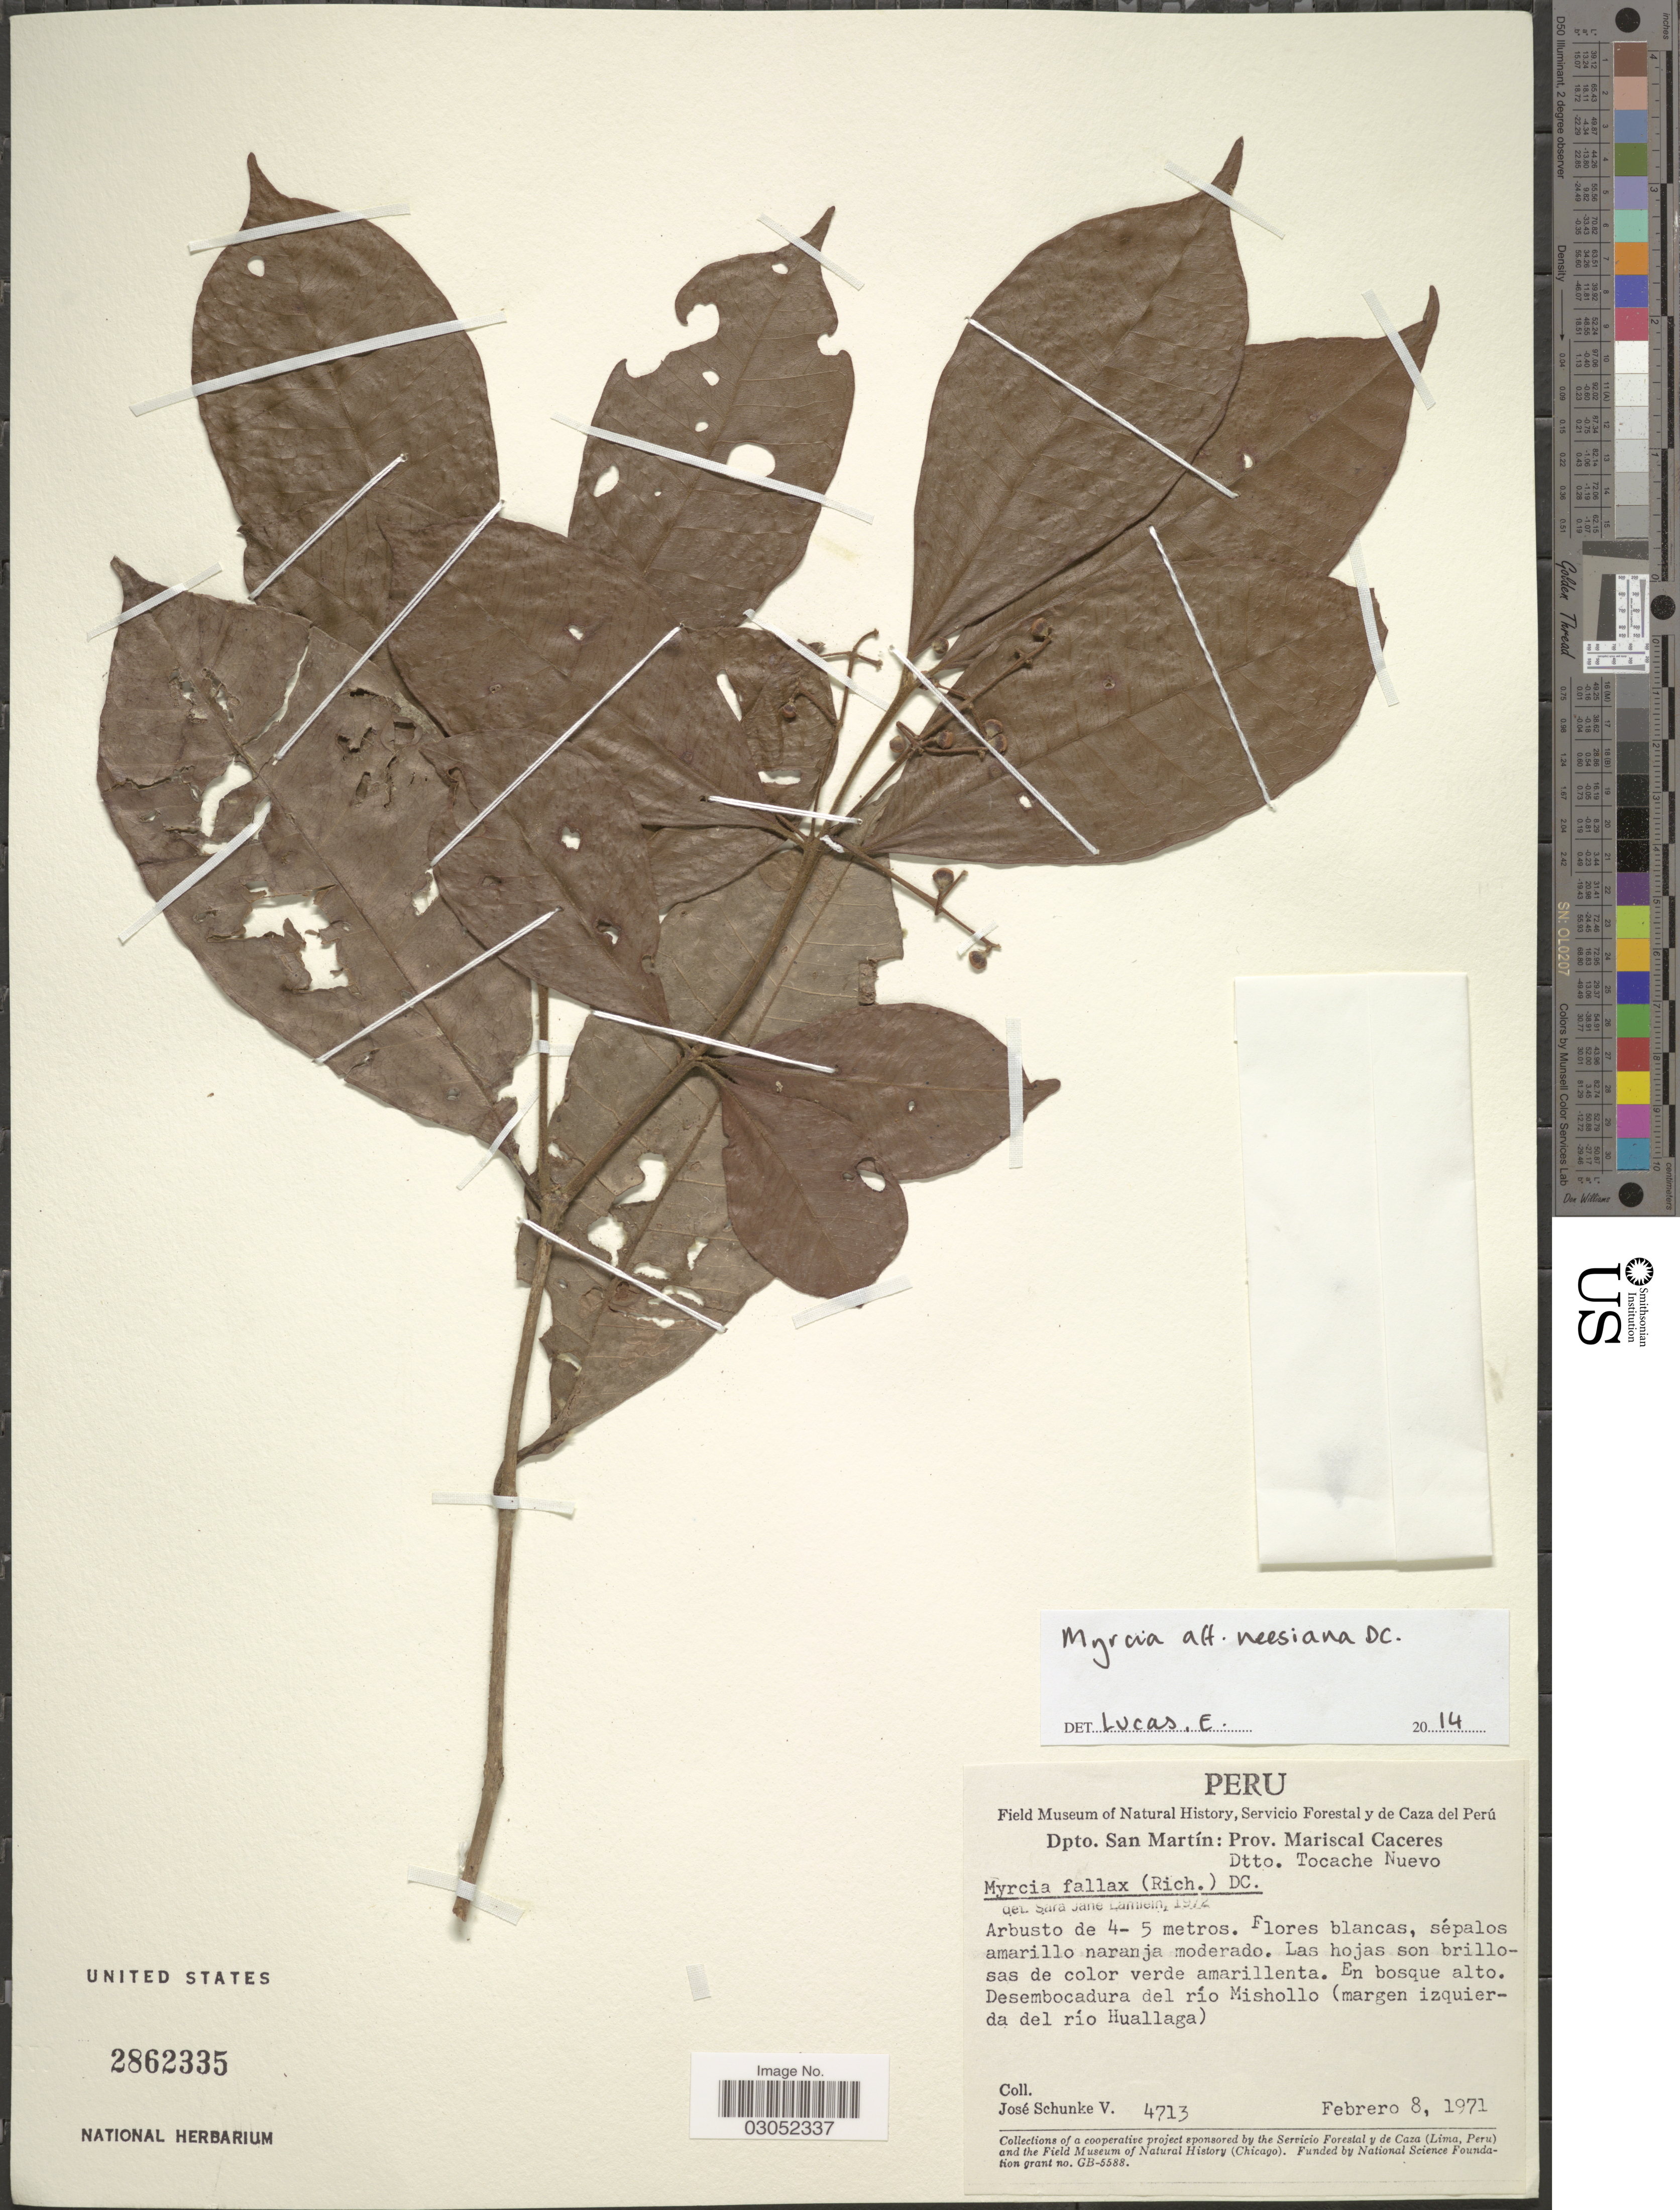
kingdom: Plantae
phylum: Tracheophyta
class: Magnoliopsida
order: Myrtales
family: Myrtaceae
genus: Myrcia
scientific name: Myrcia neesiana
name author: DC.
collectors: J. Schunke Vigo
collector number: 4713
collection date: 1971-02-08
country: Peru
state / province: San Martín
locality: Dpto. San Martín: Prov. Mariscal Caceres. Dtto. Tocache Nuevo. Desembocadura del río Mishollo (margen izquierda del río Huallaga).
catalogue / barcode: US 2862335